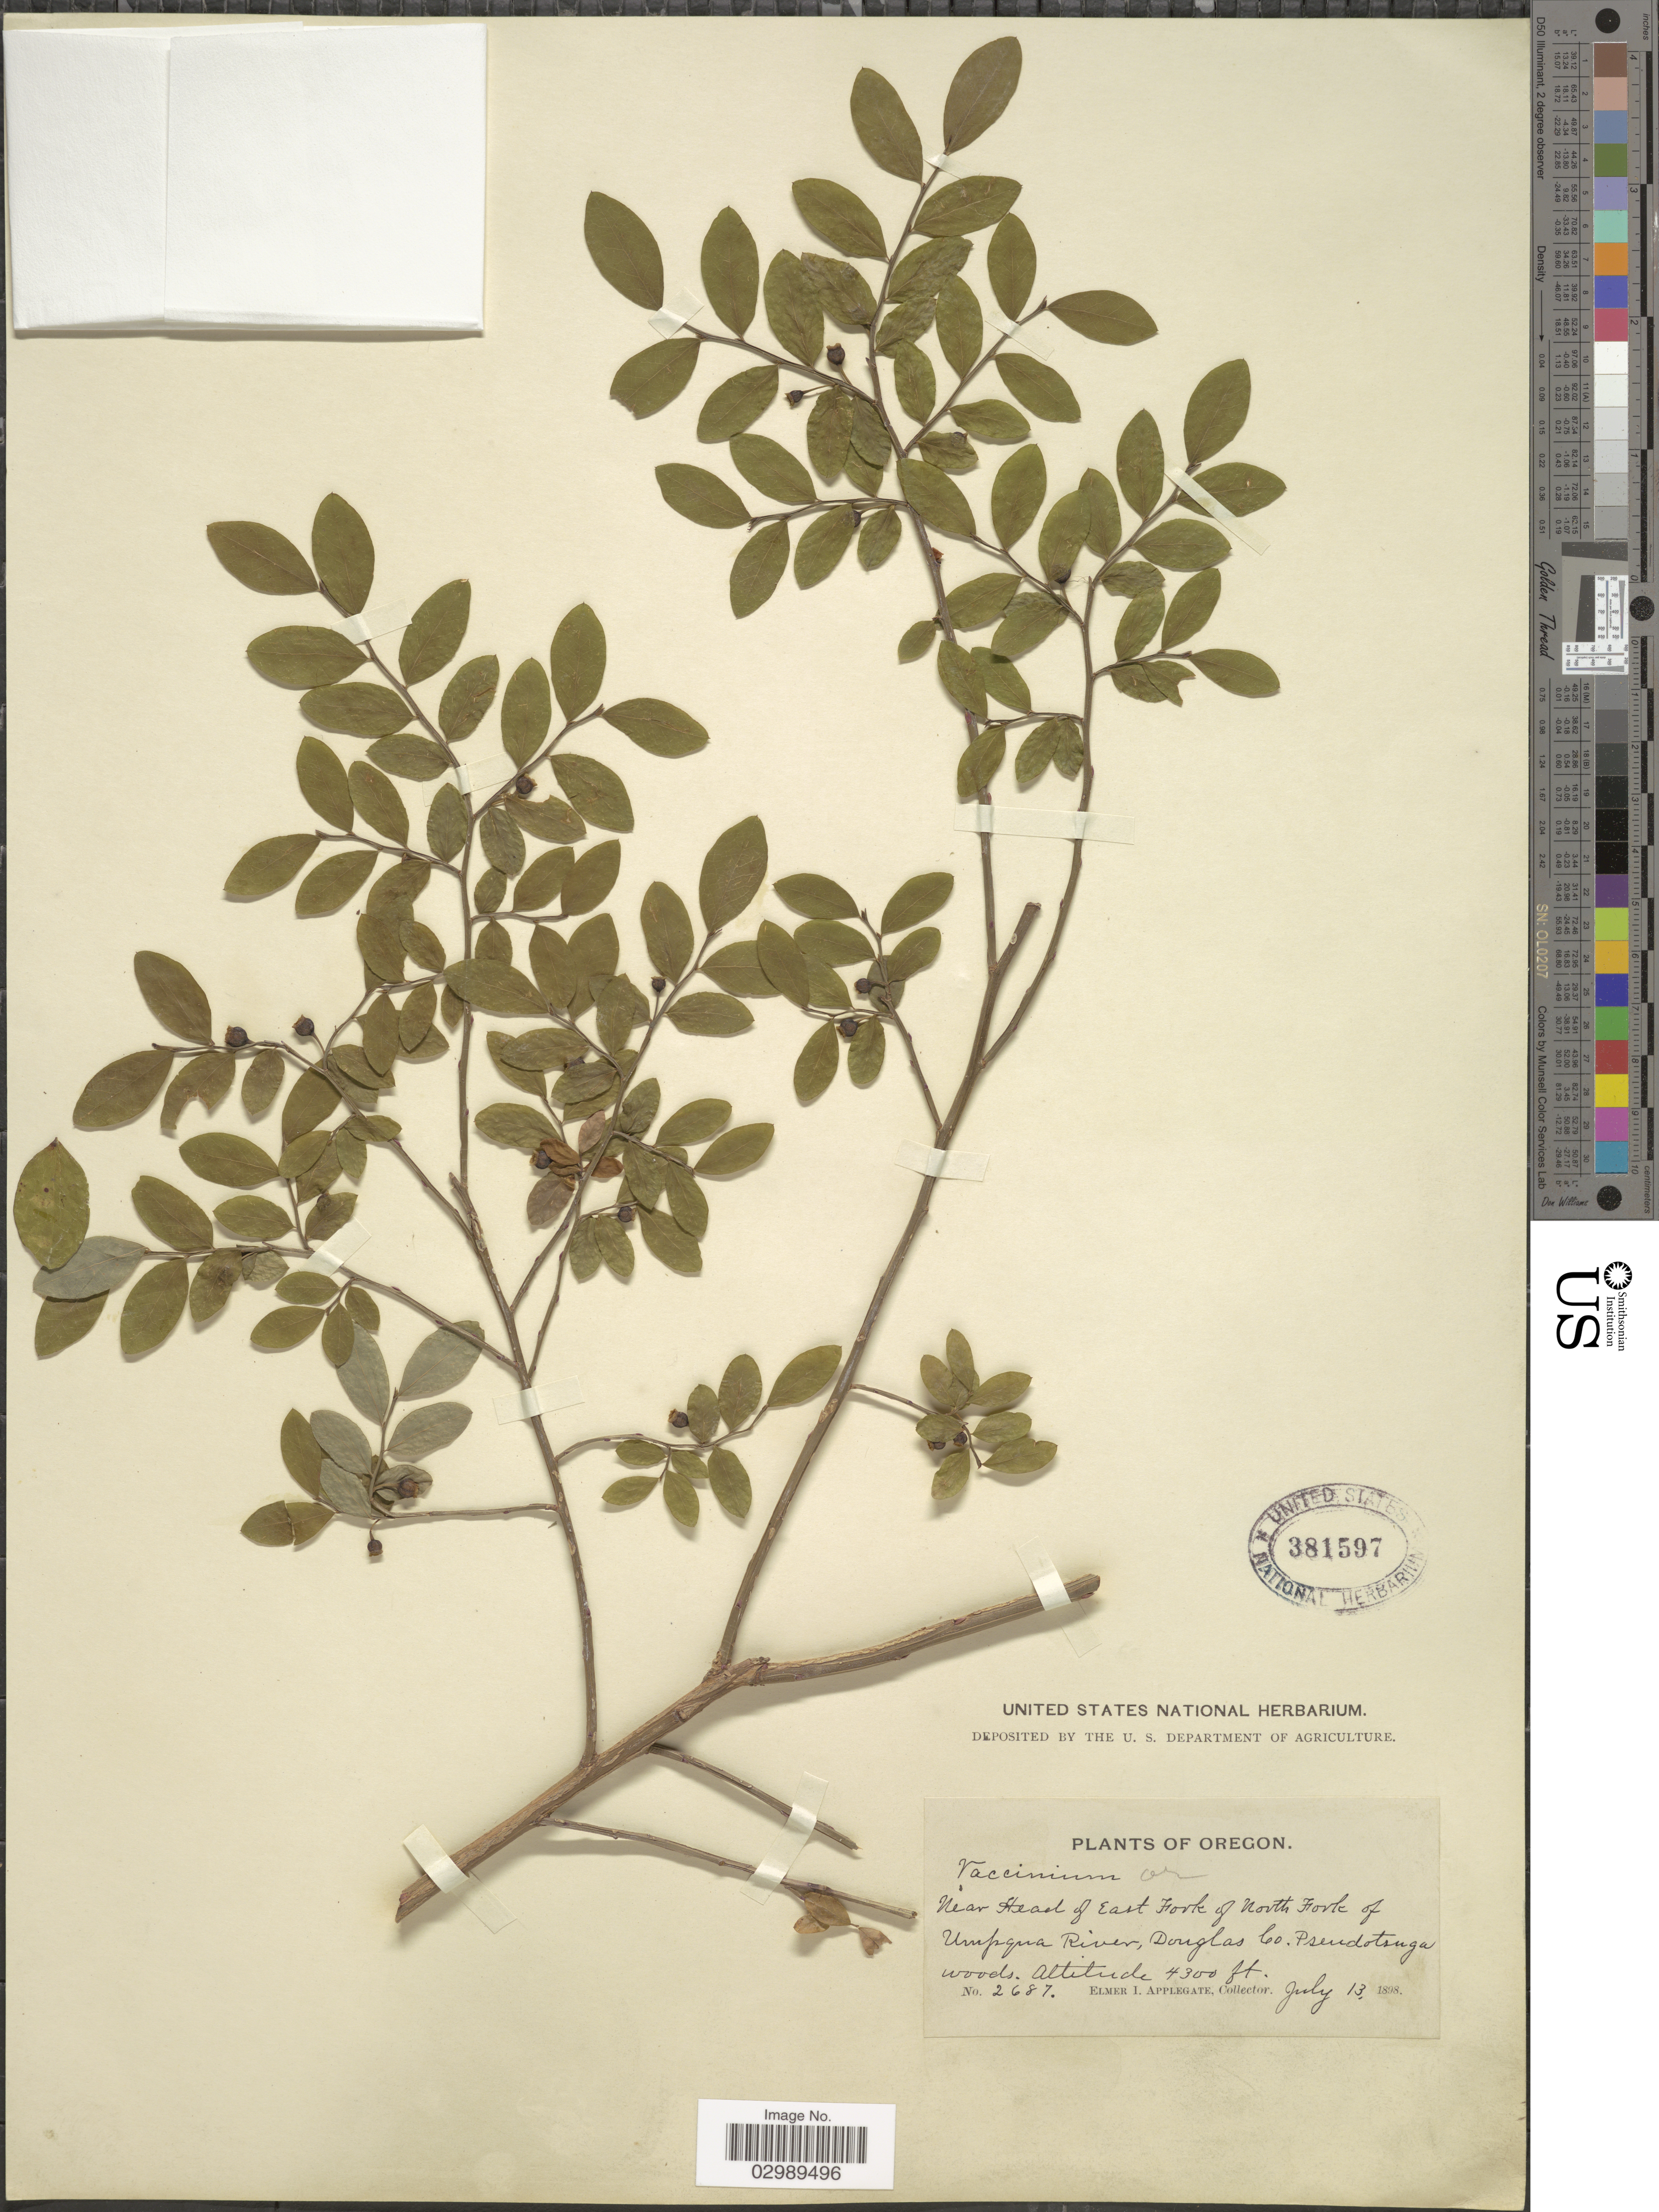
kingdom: Plantae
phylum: Tracheophyta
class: Magnoliopsida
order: Ericales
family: Ericaceae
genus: Vaccinium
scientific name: Vaccinium parvifolium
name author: Small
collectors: E. I. Applegate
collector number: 2687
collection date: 1898-07-13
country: United States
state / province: Oregon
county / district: Douglas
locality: Near Head of East Fork of North Fork of Umpqua River, Douglas Co. Pseudotsuga woods.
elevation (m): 1311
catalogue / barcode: US 381597